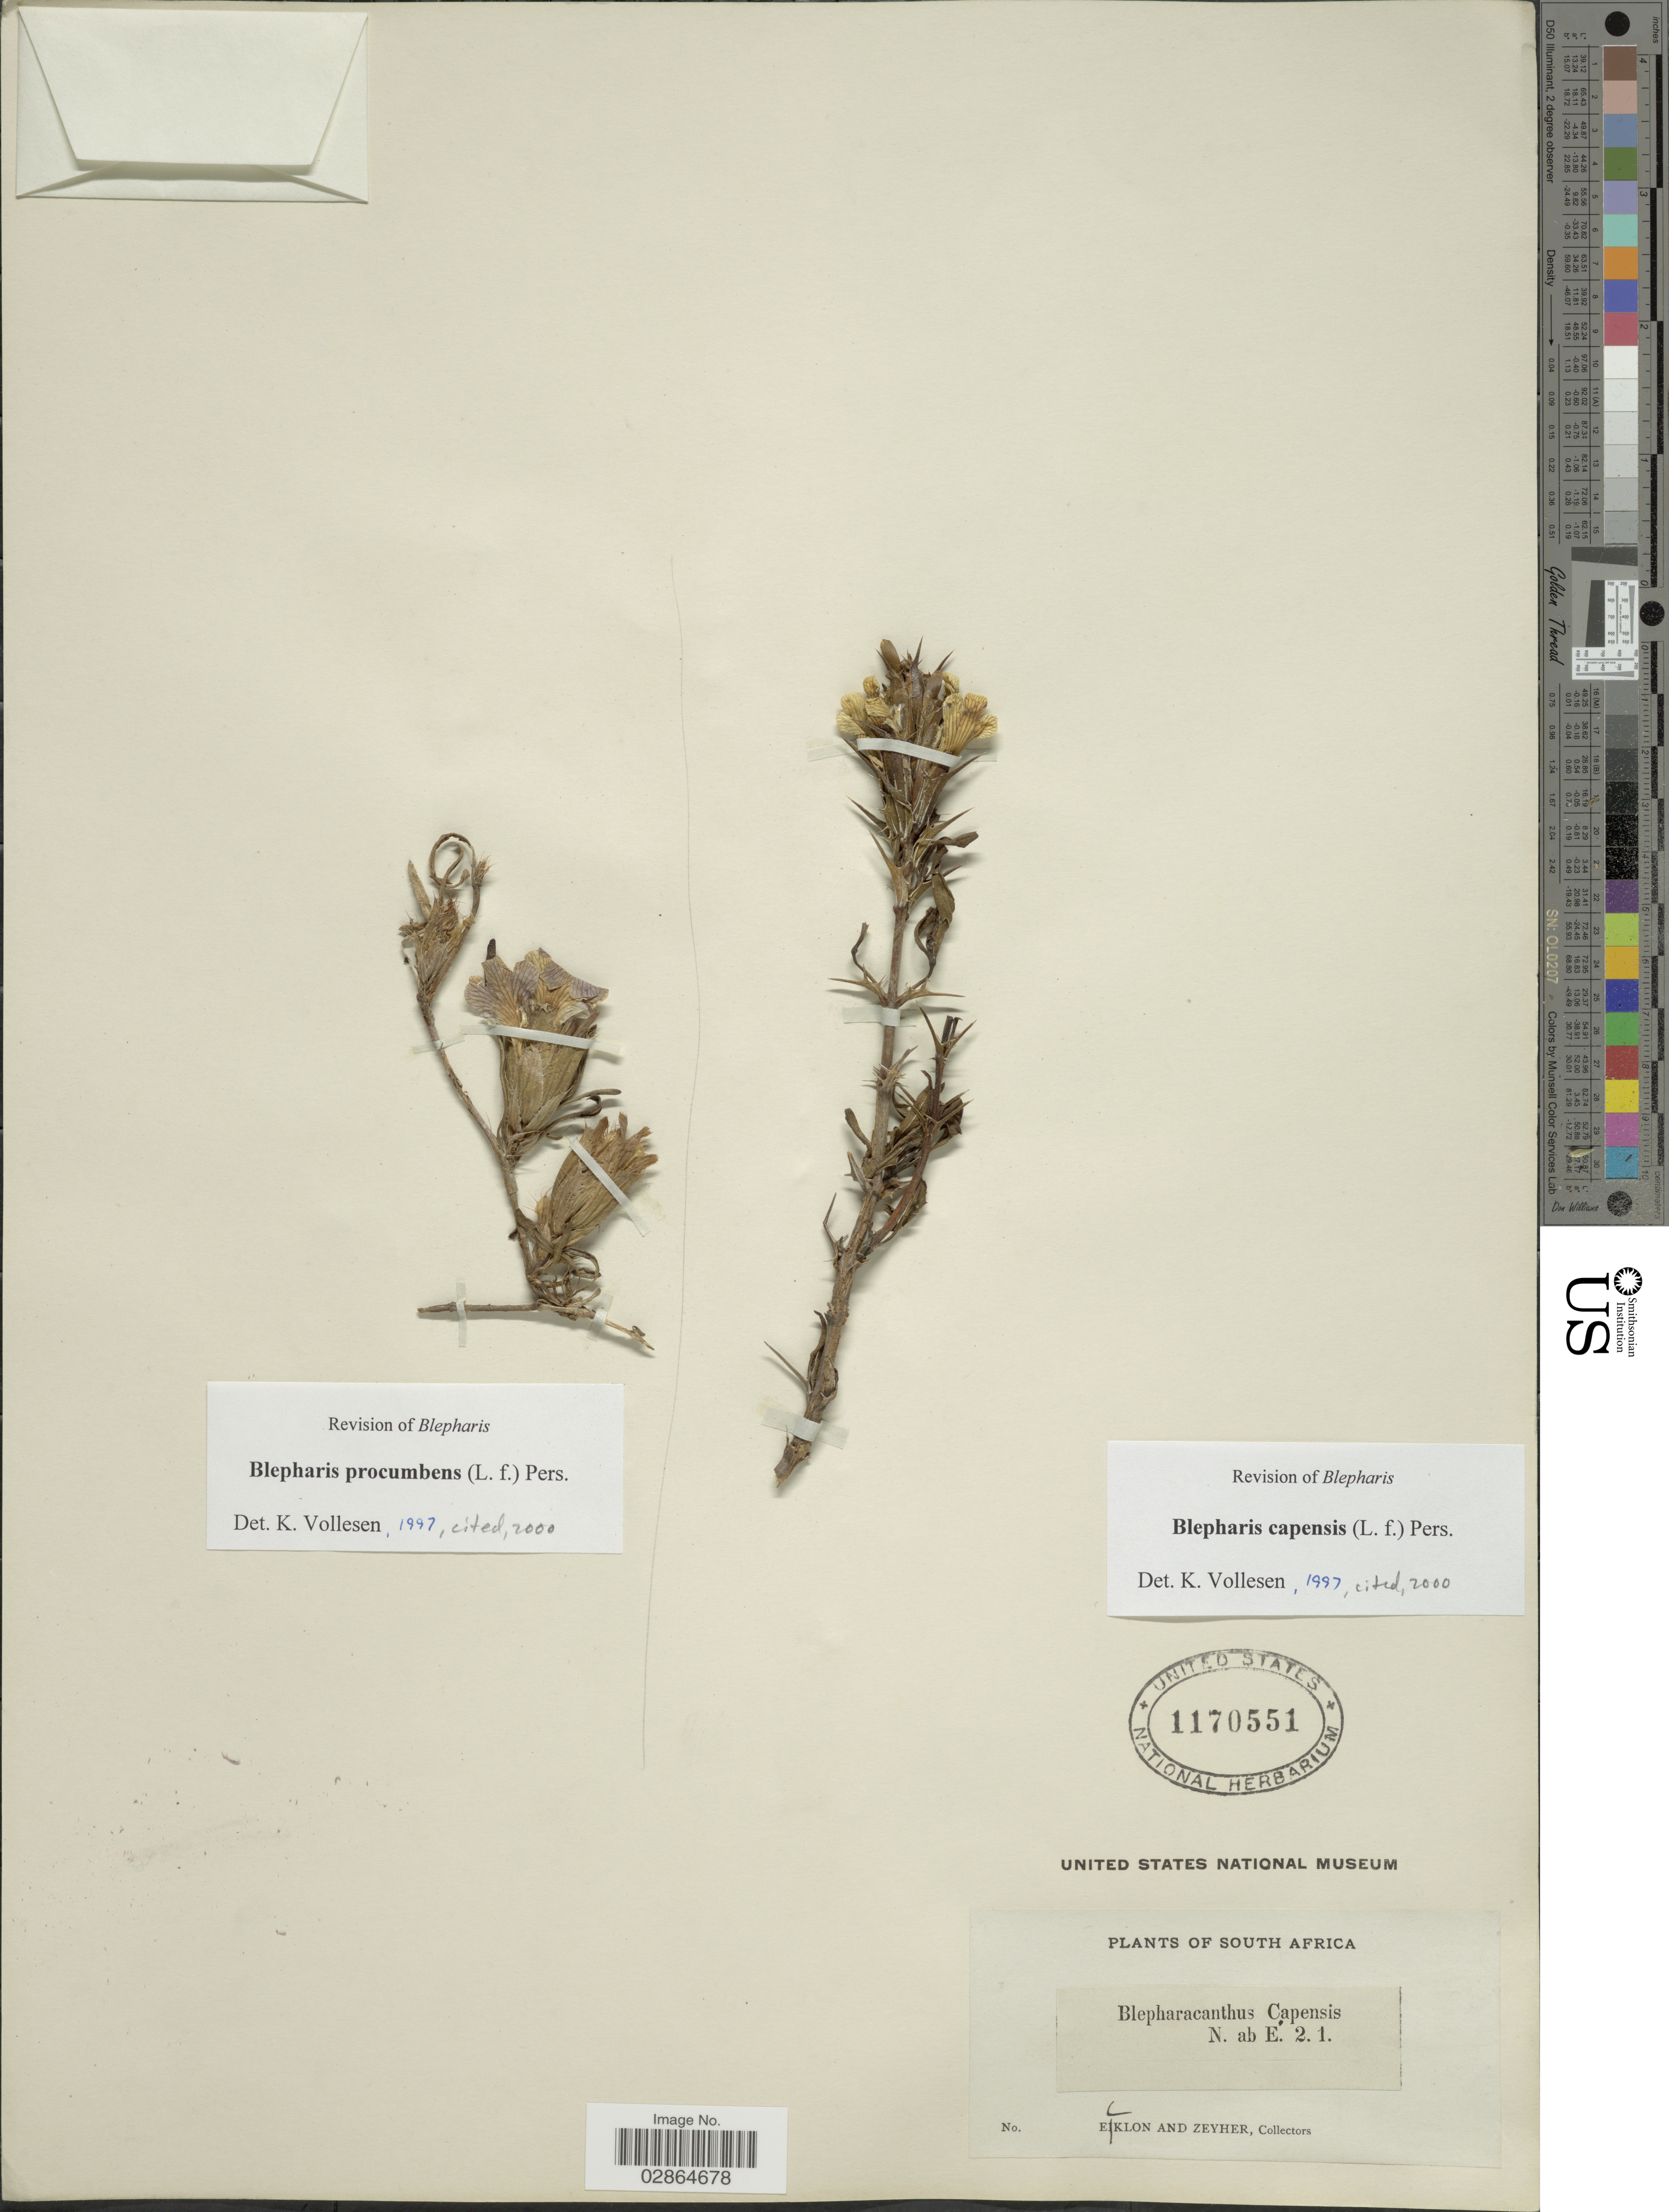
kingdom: Plantae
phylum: Tracheophyta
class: Magnoliopsida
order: Lamiales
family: Acanthaceae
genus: Blepharis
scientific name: Blepharis capensis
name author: (L. f.) Pers.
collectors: -. Ecklon & -. Zeyher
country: South Africa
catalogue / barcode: US 1170551